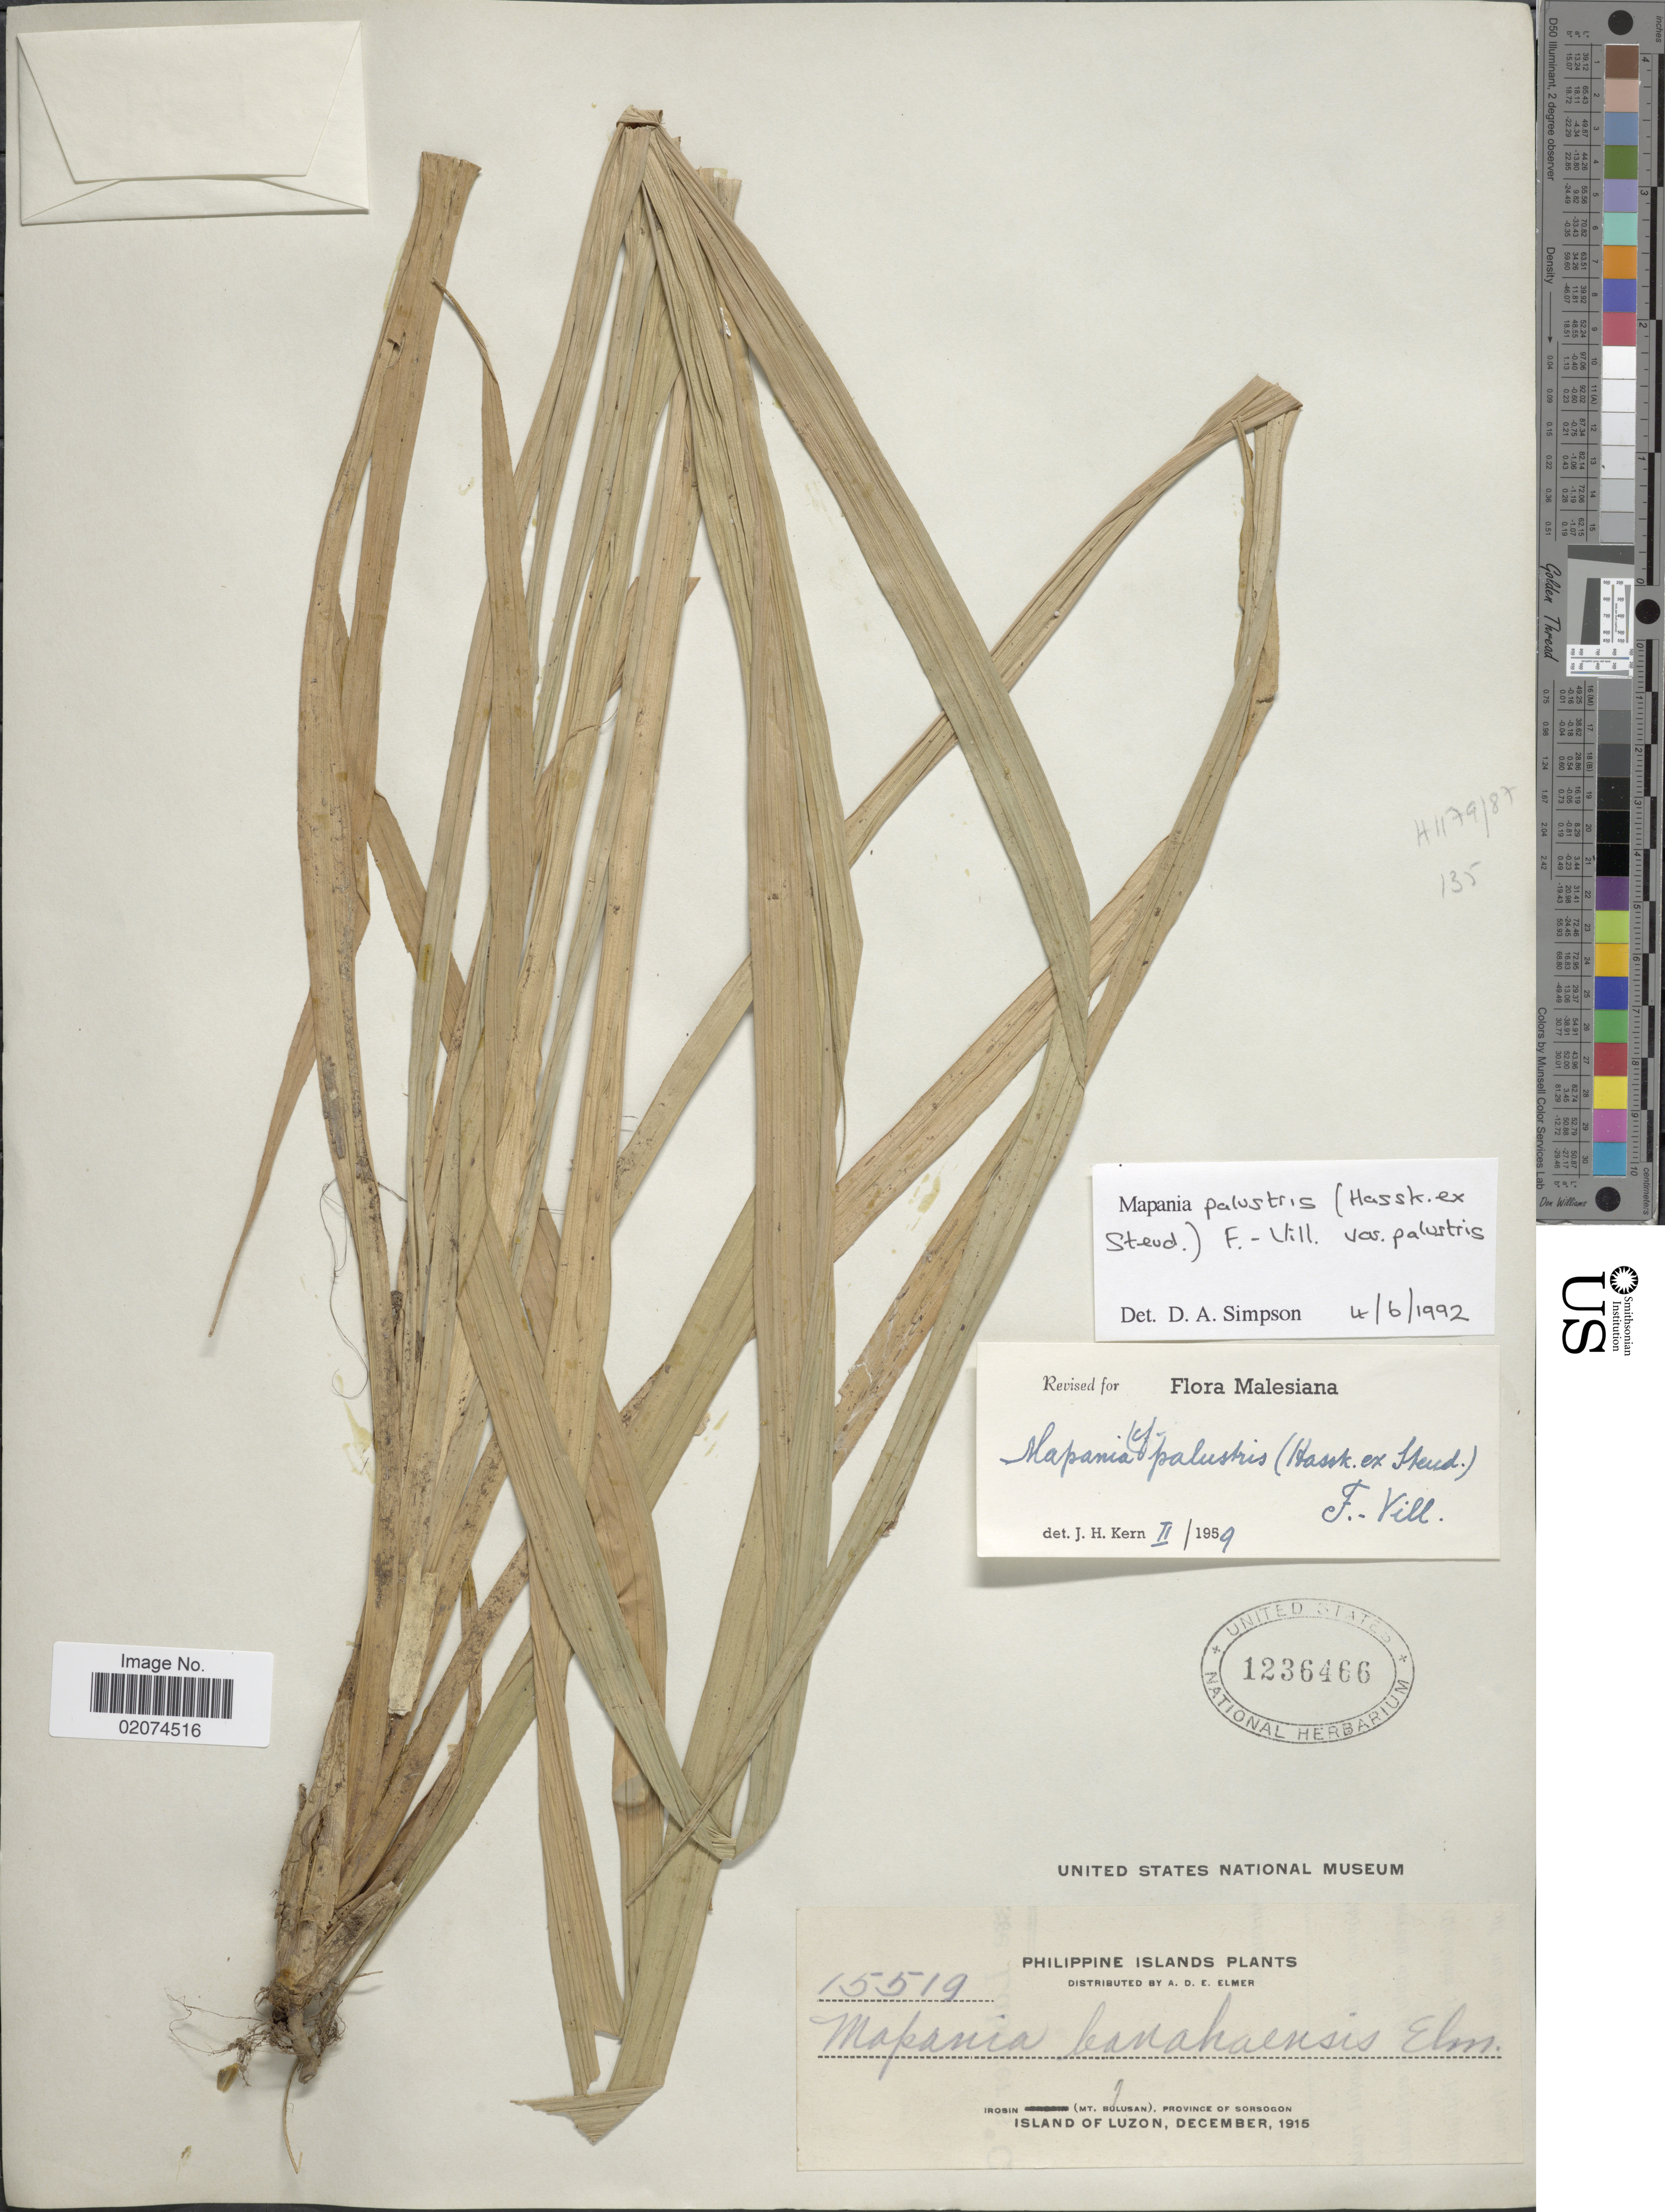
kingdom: Plantae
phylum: Tracheophyta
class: Liliopsida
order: Poales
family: Cyperaceae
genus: Mapania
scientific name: Mapania palustris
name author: (Hassk. ex Steud.) Fern.-Vill.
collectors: A. D. E. Elmer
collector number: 15519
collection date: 1915-12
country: Philippines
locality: Philippine Islands. Irosin (Mt. Bulusan), province of Sorsogon. Island of Luzon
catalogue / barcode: US 1236466